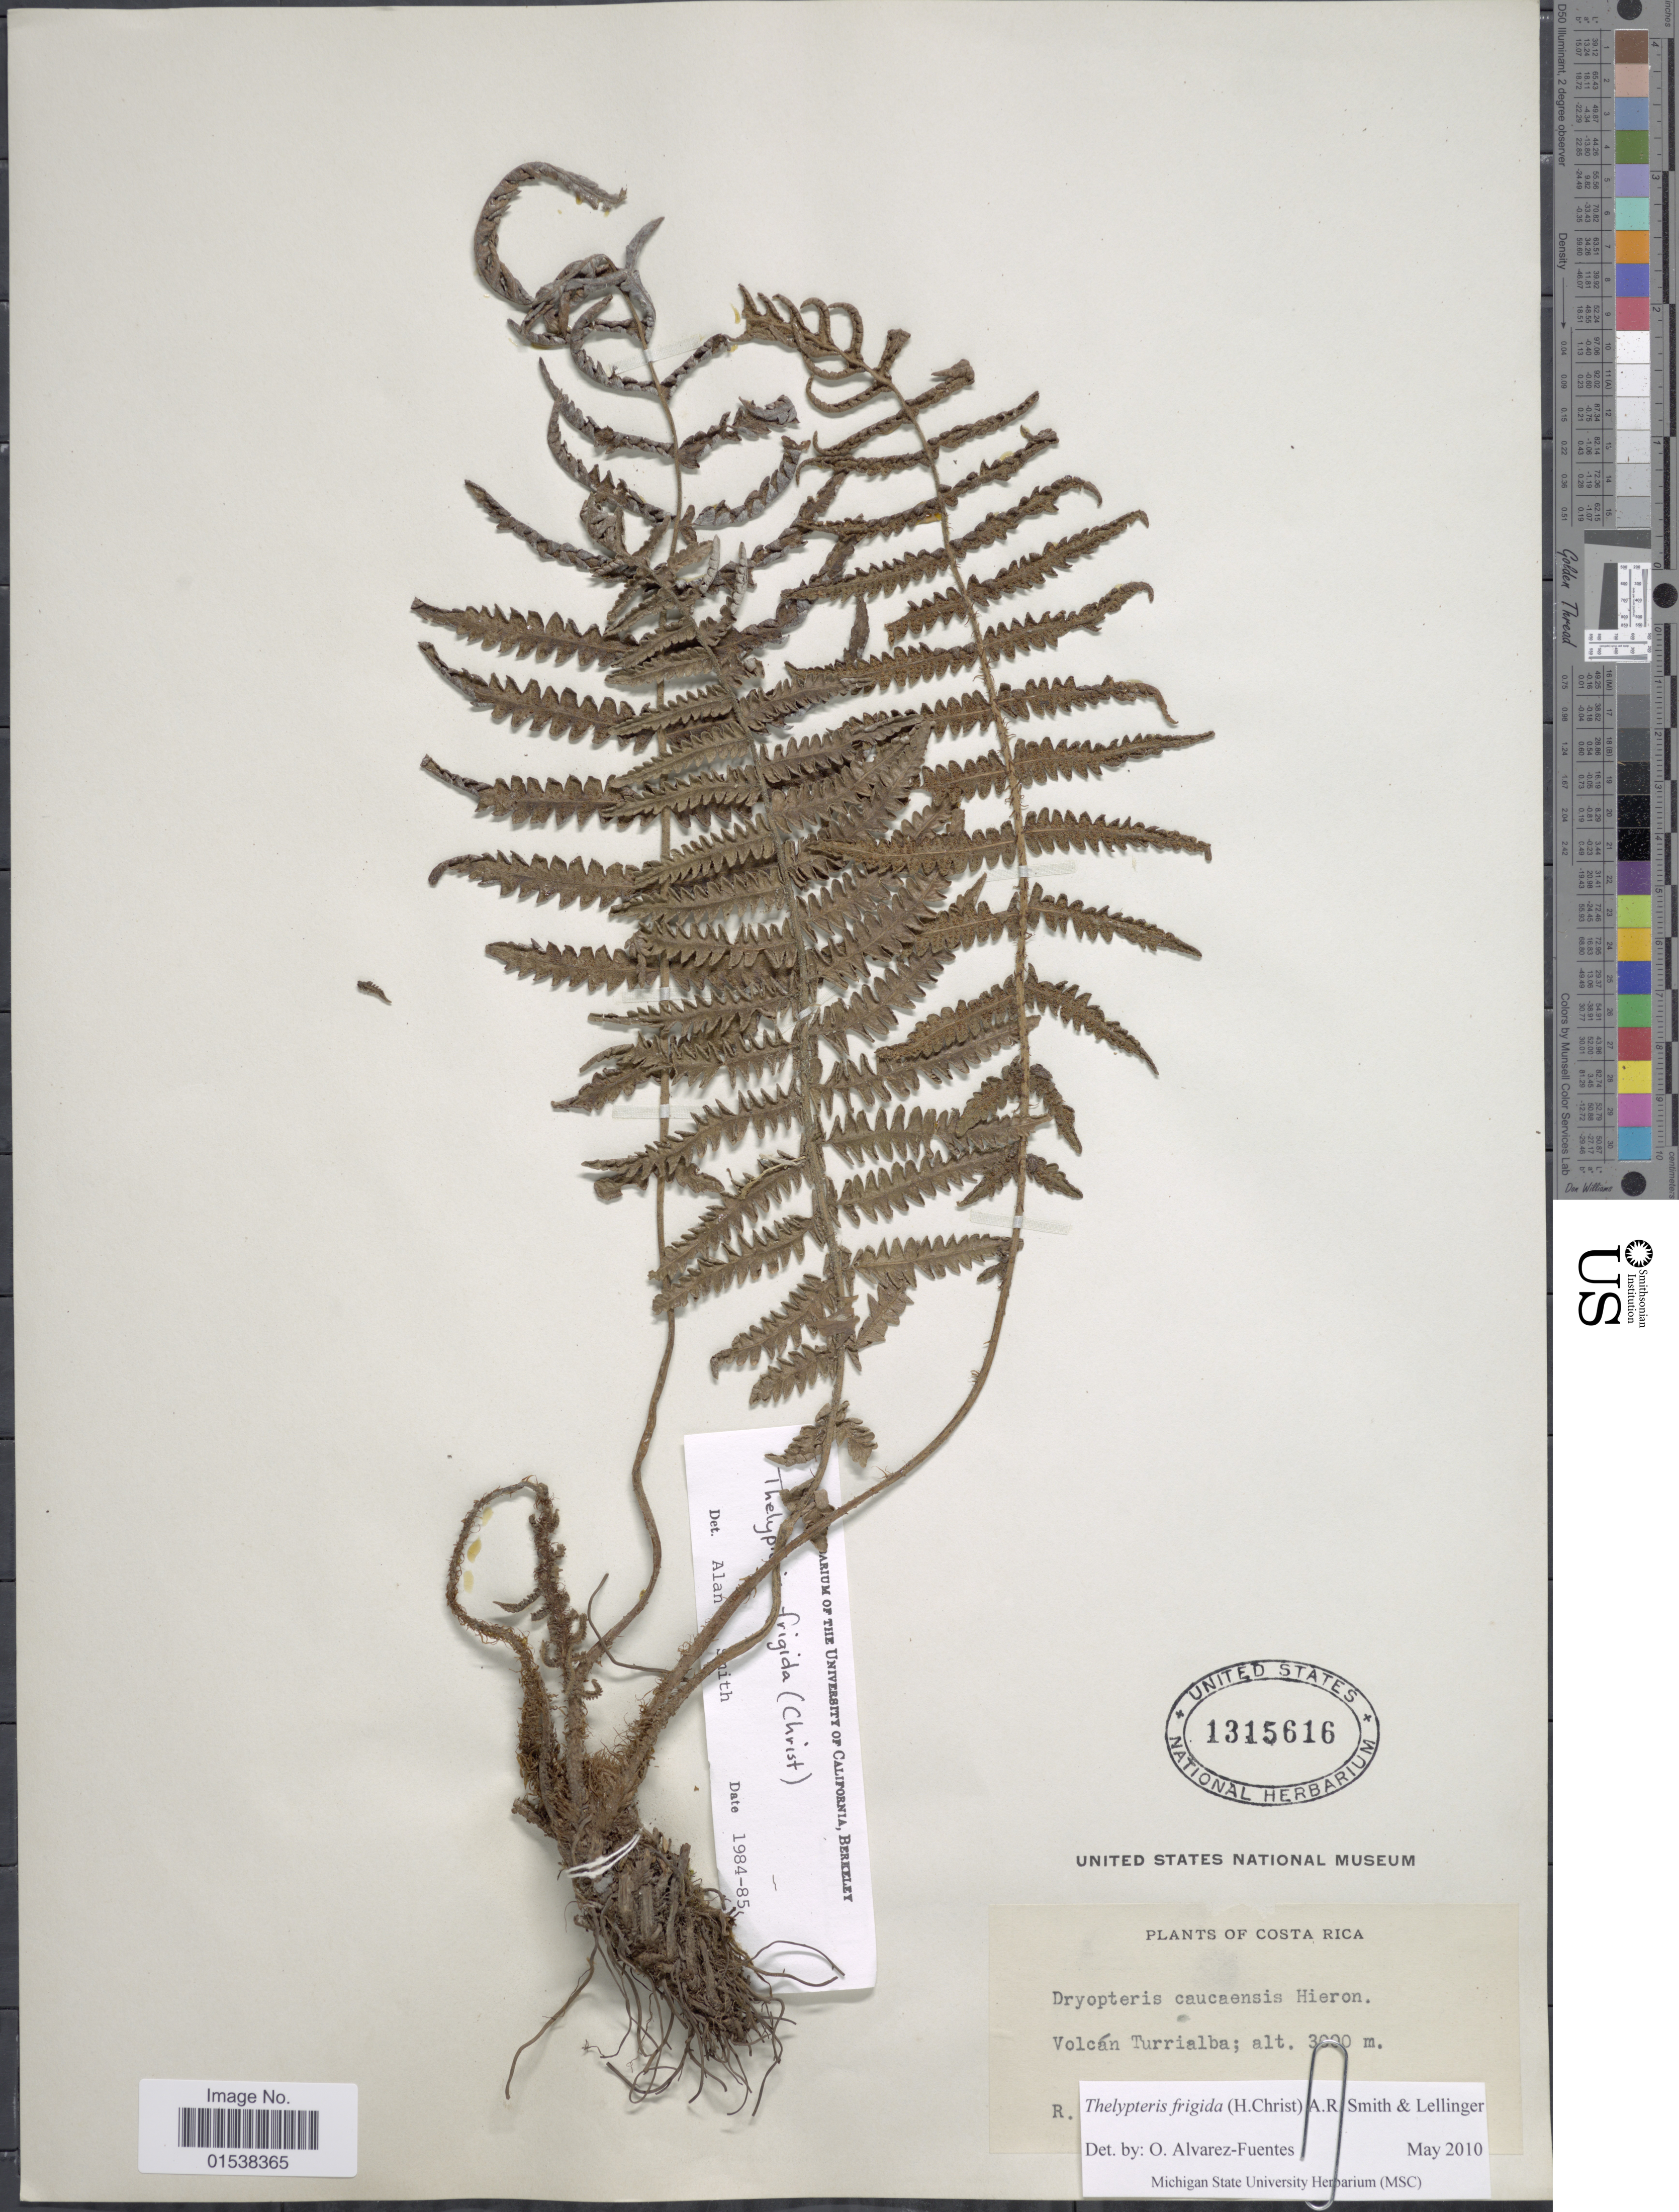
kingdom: Plantae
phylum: Tracheophyta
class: Polypodiopsida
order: Polypodiales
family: Thelypteridaceae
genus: Amauropelta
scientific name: Amauropelta frigida (Christ) comb. nov., ined. 2015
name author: (Christ)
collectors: R.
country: Costa Rica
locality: Volcan Turrialba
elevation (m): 3000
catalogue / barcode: US 1315616